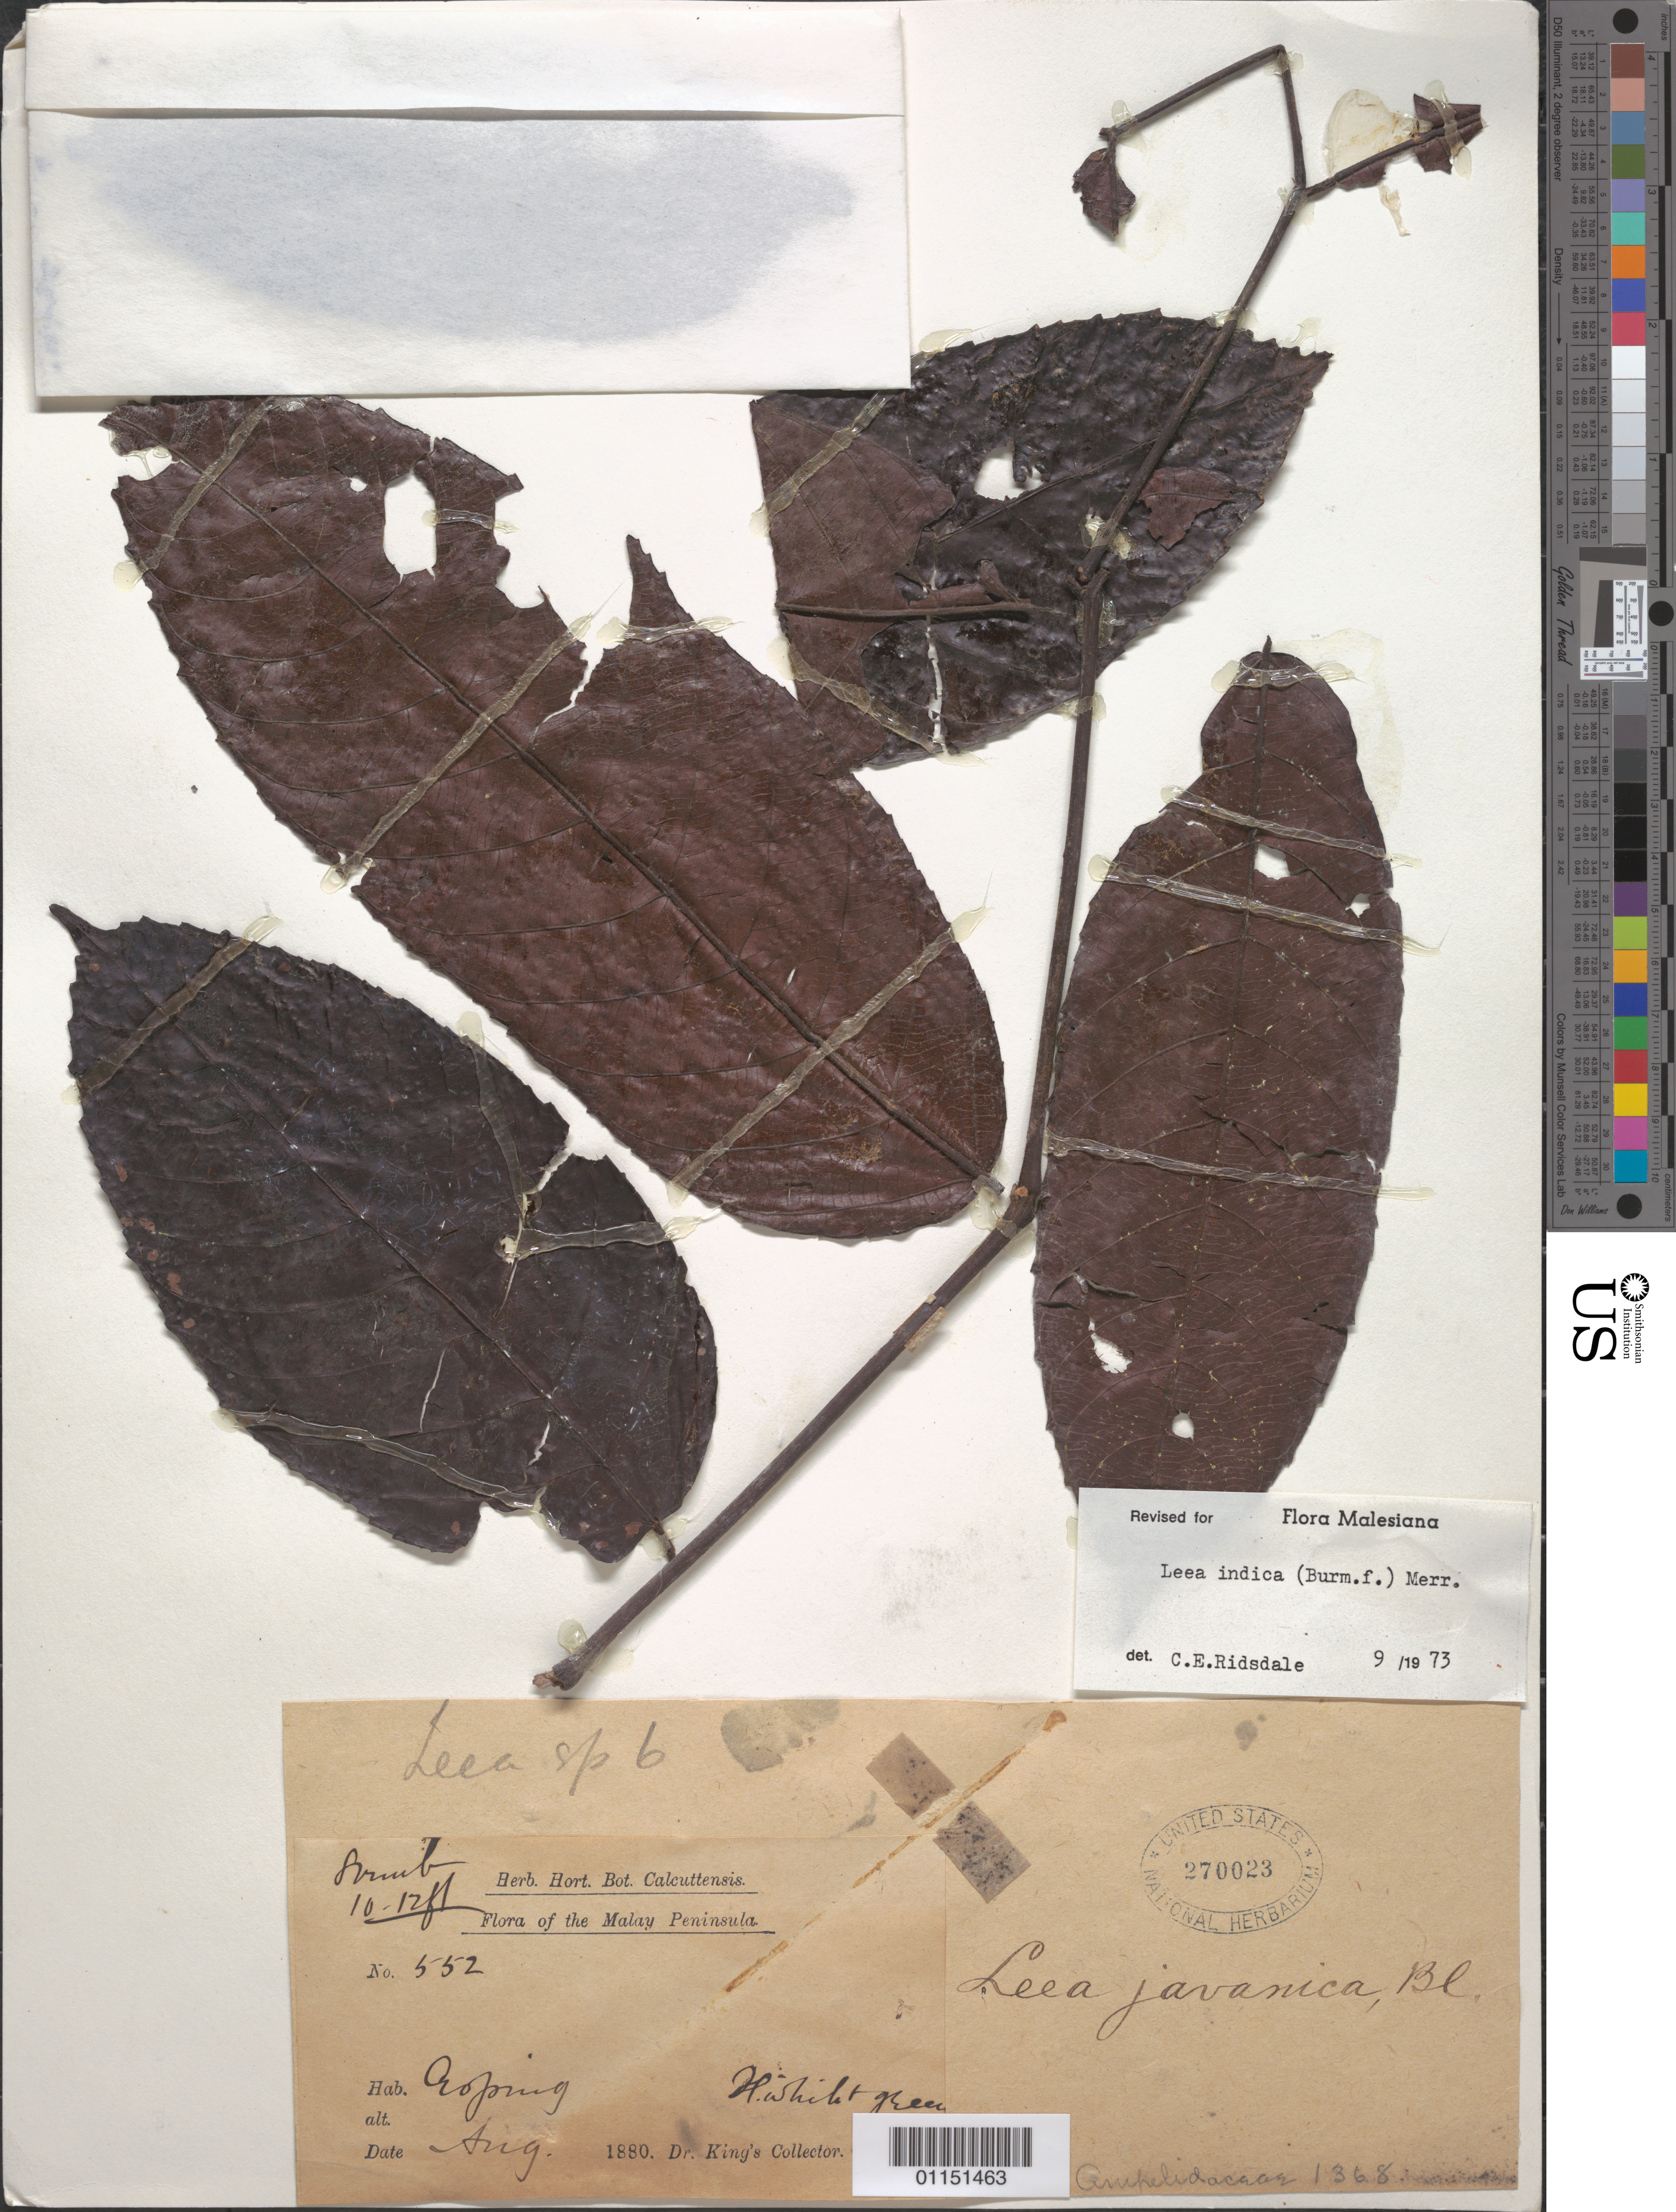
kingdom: Plantae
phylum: Tracheophyta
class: Magnoliopsida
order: Vitales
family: Vitaceae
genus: Leea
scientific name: Leea indica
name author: (Burm. f.) Merr.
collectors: G. King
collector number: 552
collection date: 1880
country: Malaysia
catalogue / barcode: US 270023